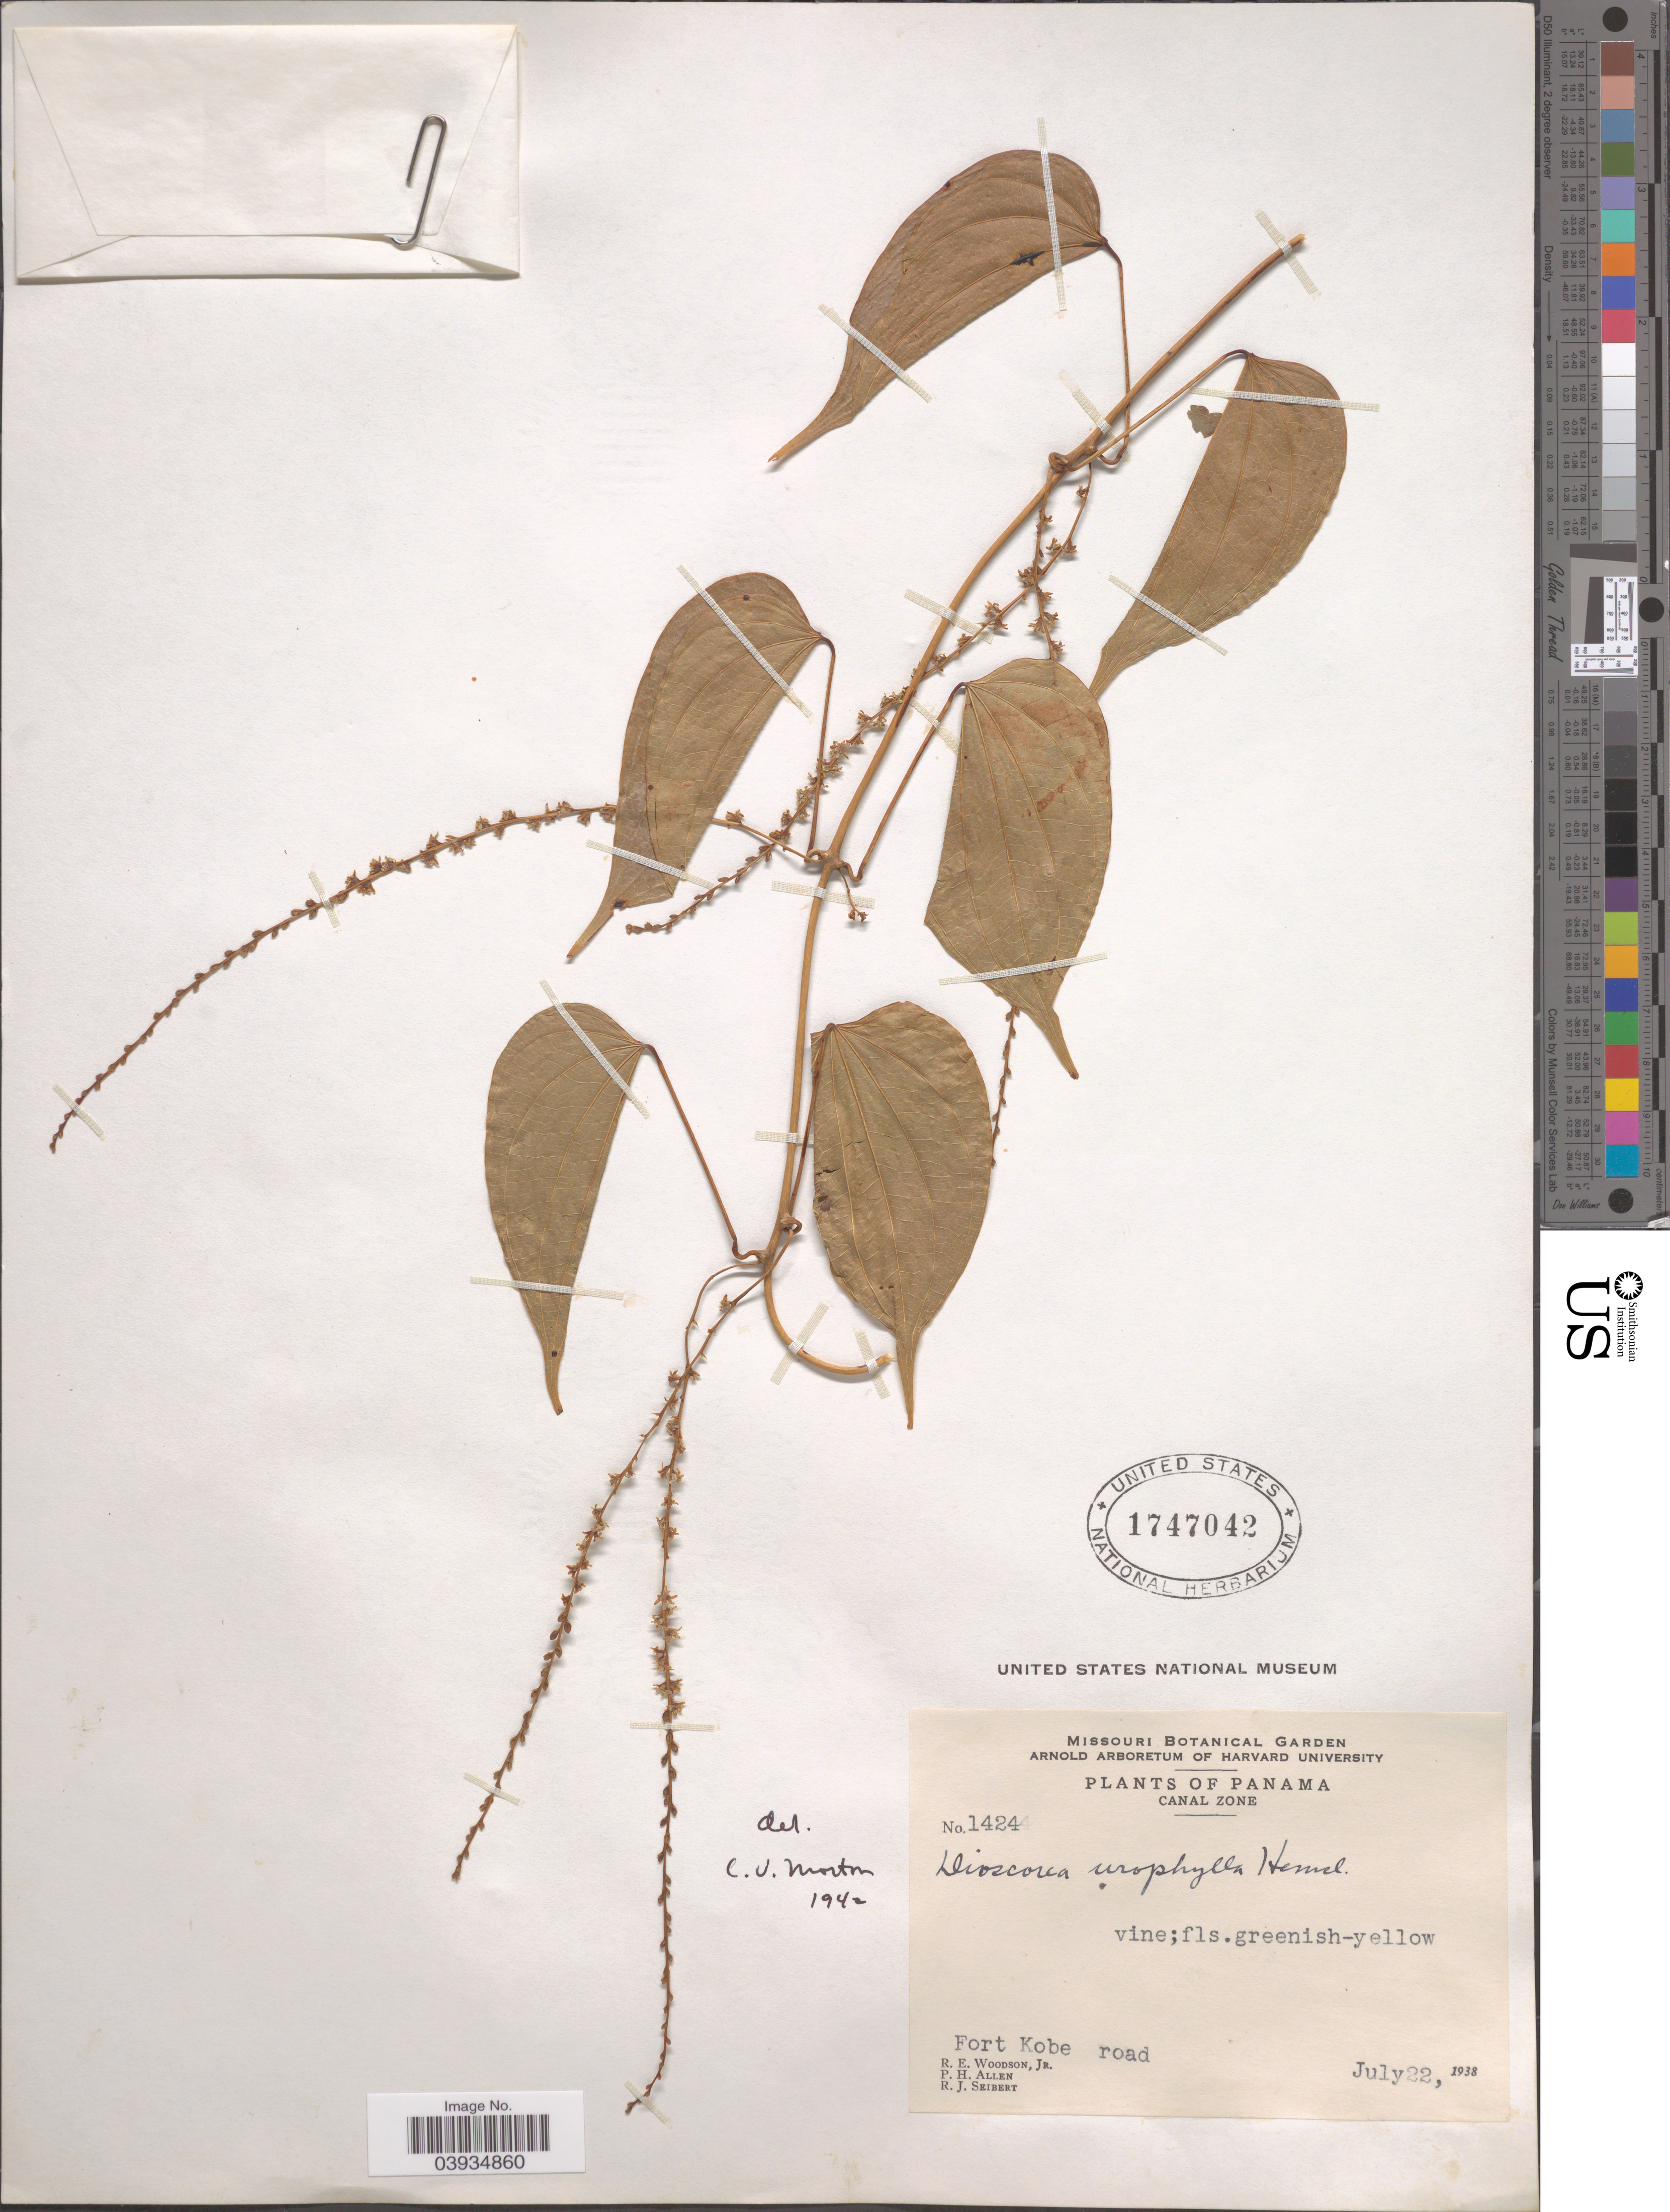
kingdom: Plantae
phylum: Tracheophyta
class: Liliopsida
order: Dioscoreales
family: Dioscoreaceae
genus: Dioscorea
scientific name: Dioscorea urophylla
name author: Hemsl.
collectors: R. E. Woodson, P. H. Allen & R. J. Seibert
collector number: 1424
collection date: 1938-07-22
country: Panama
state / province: Colón / Panamá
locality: Canal Zone. Fort Kobe road.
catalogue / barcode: US 1747042